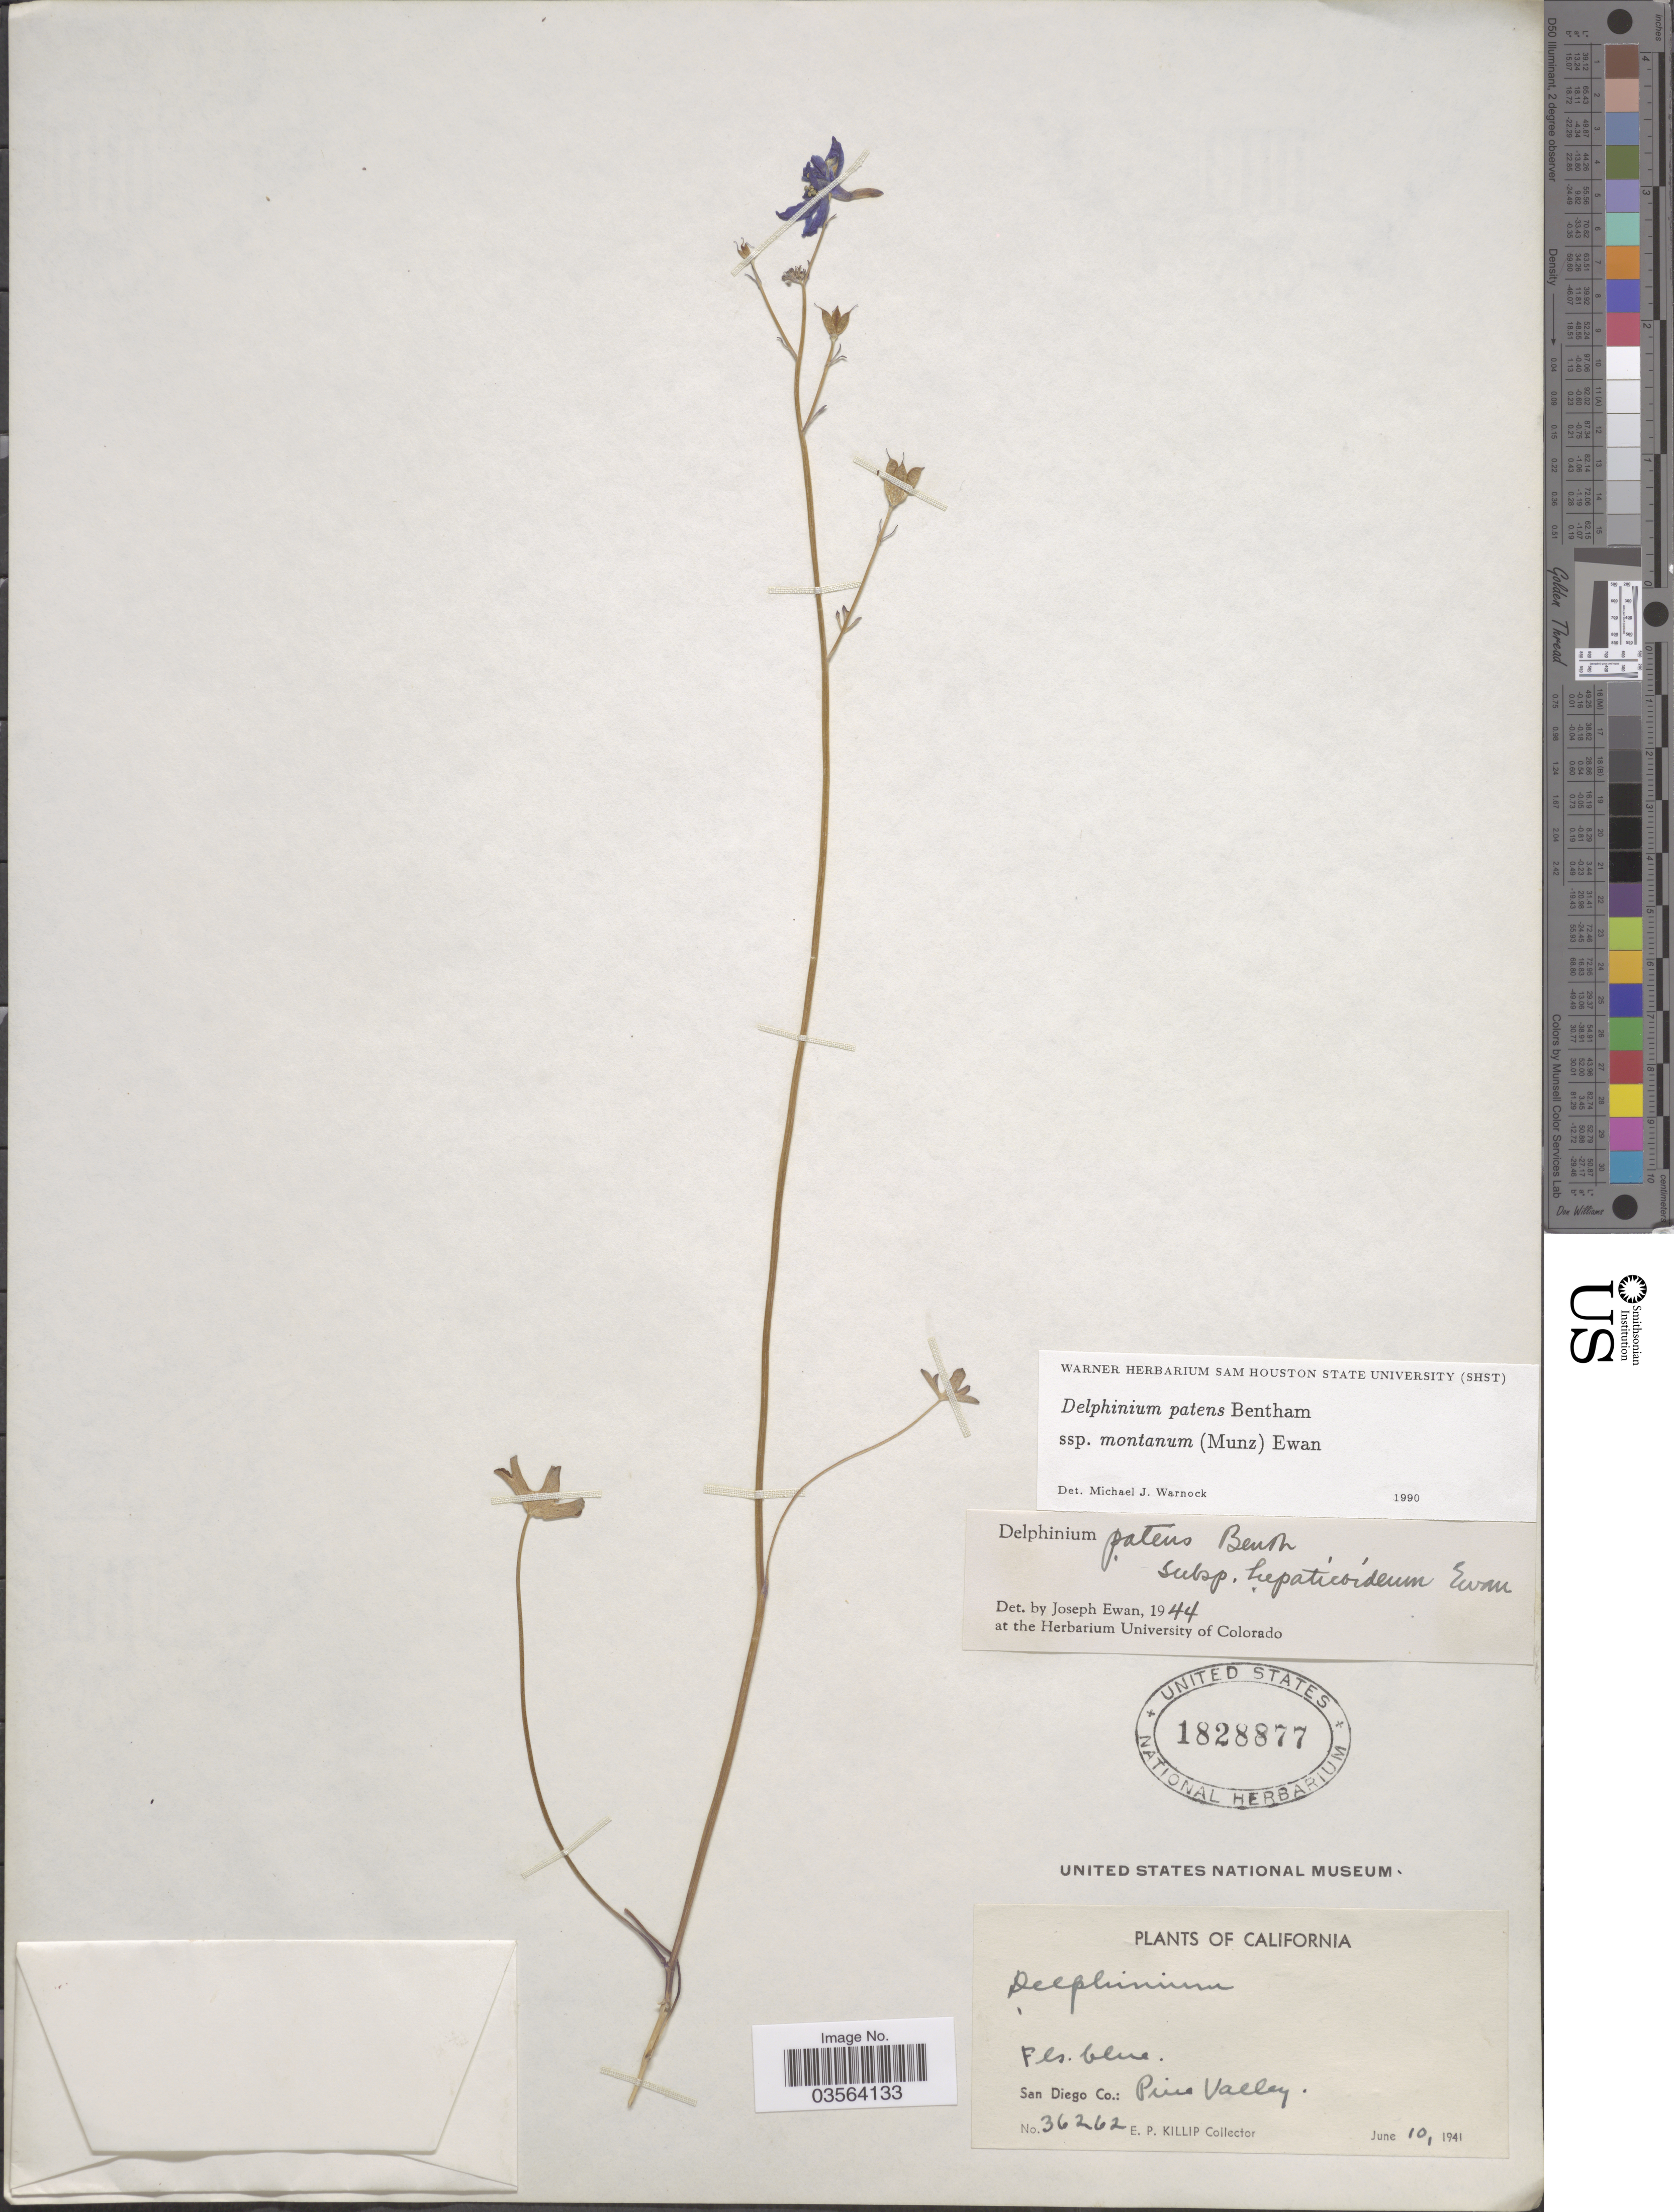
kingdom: Plantae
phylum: Tracheophyta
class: Magnoliopsida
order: Ranunculales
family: Ranunculaceae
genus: Delphinium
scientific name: Delphinium patens subsp. montanum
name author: (Munz) Ewan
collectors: E. P. Killip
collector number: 36262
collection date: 1941-06-10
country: United States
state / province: California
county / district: San Diego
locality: San Diego Co.: Pine Valley.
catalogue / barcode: US 1828877